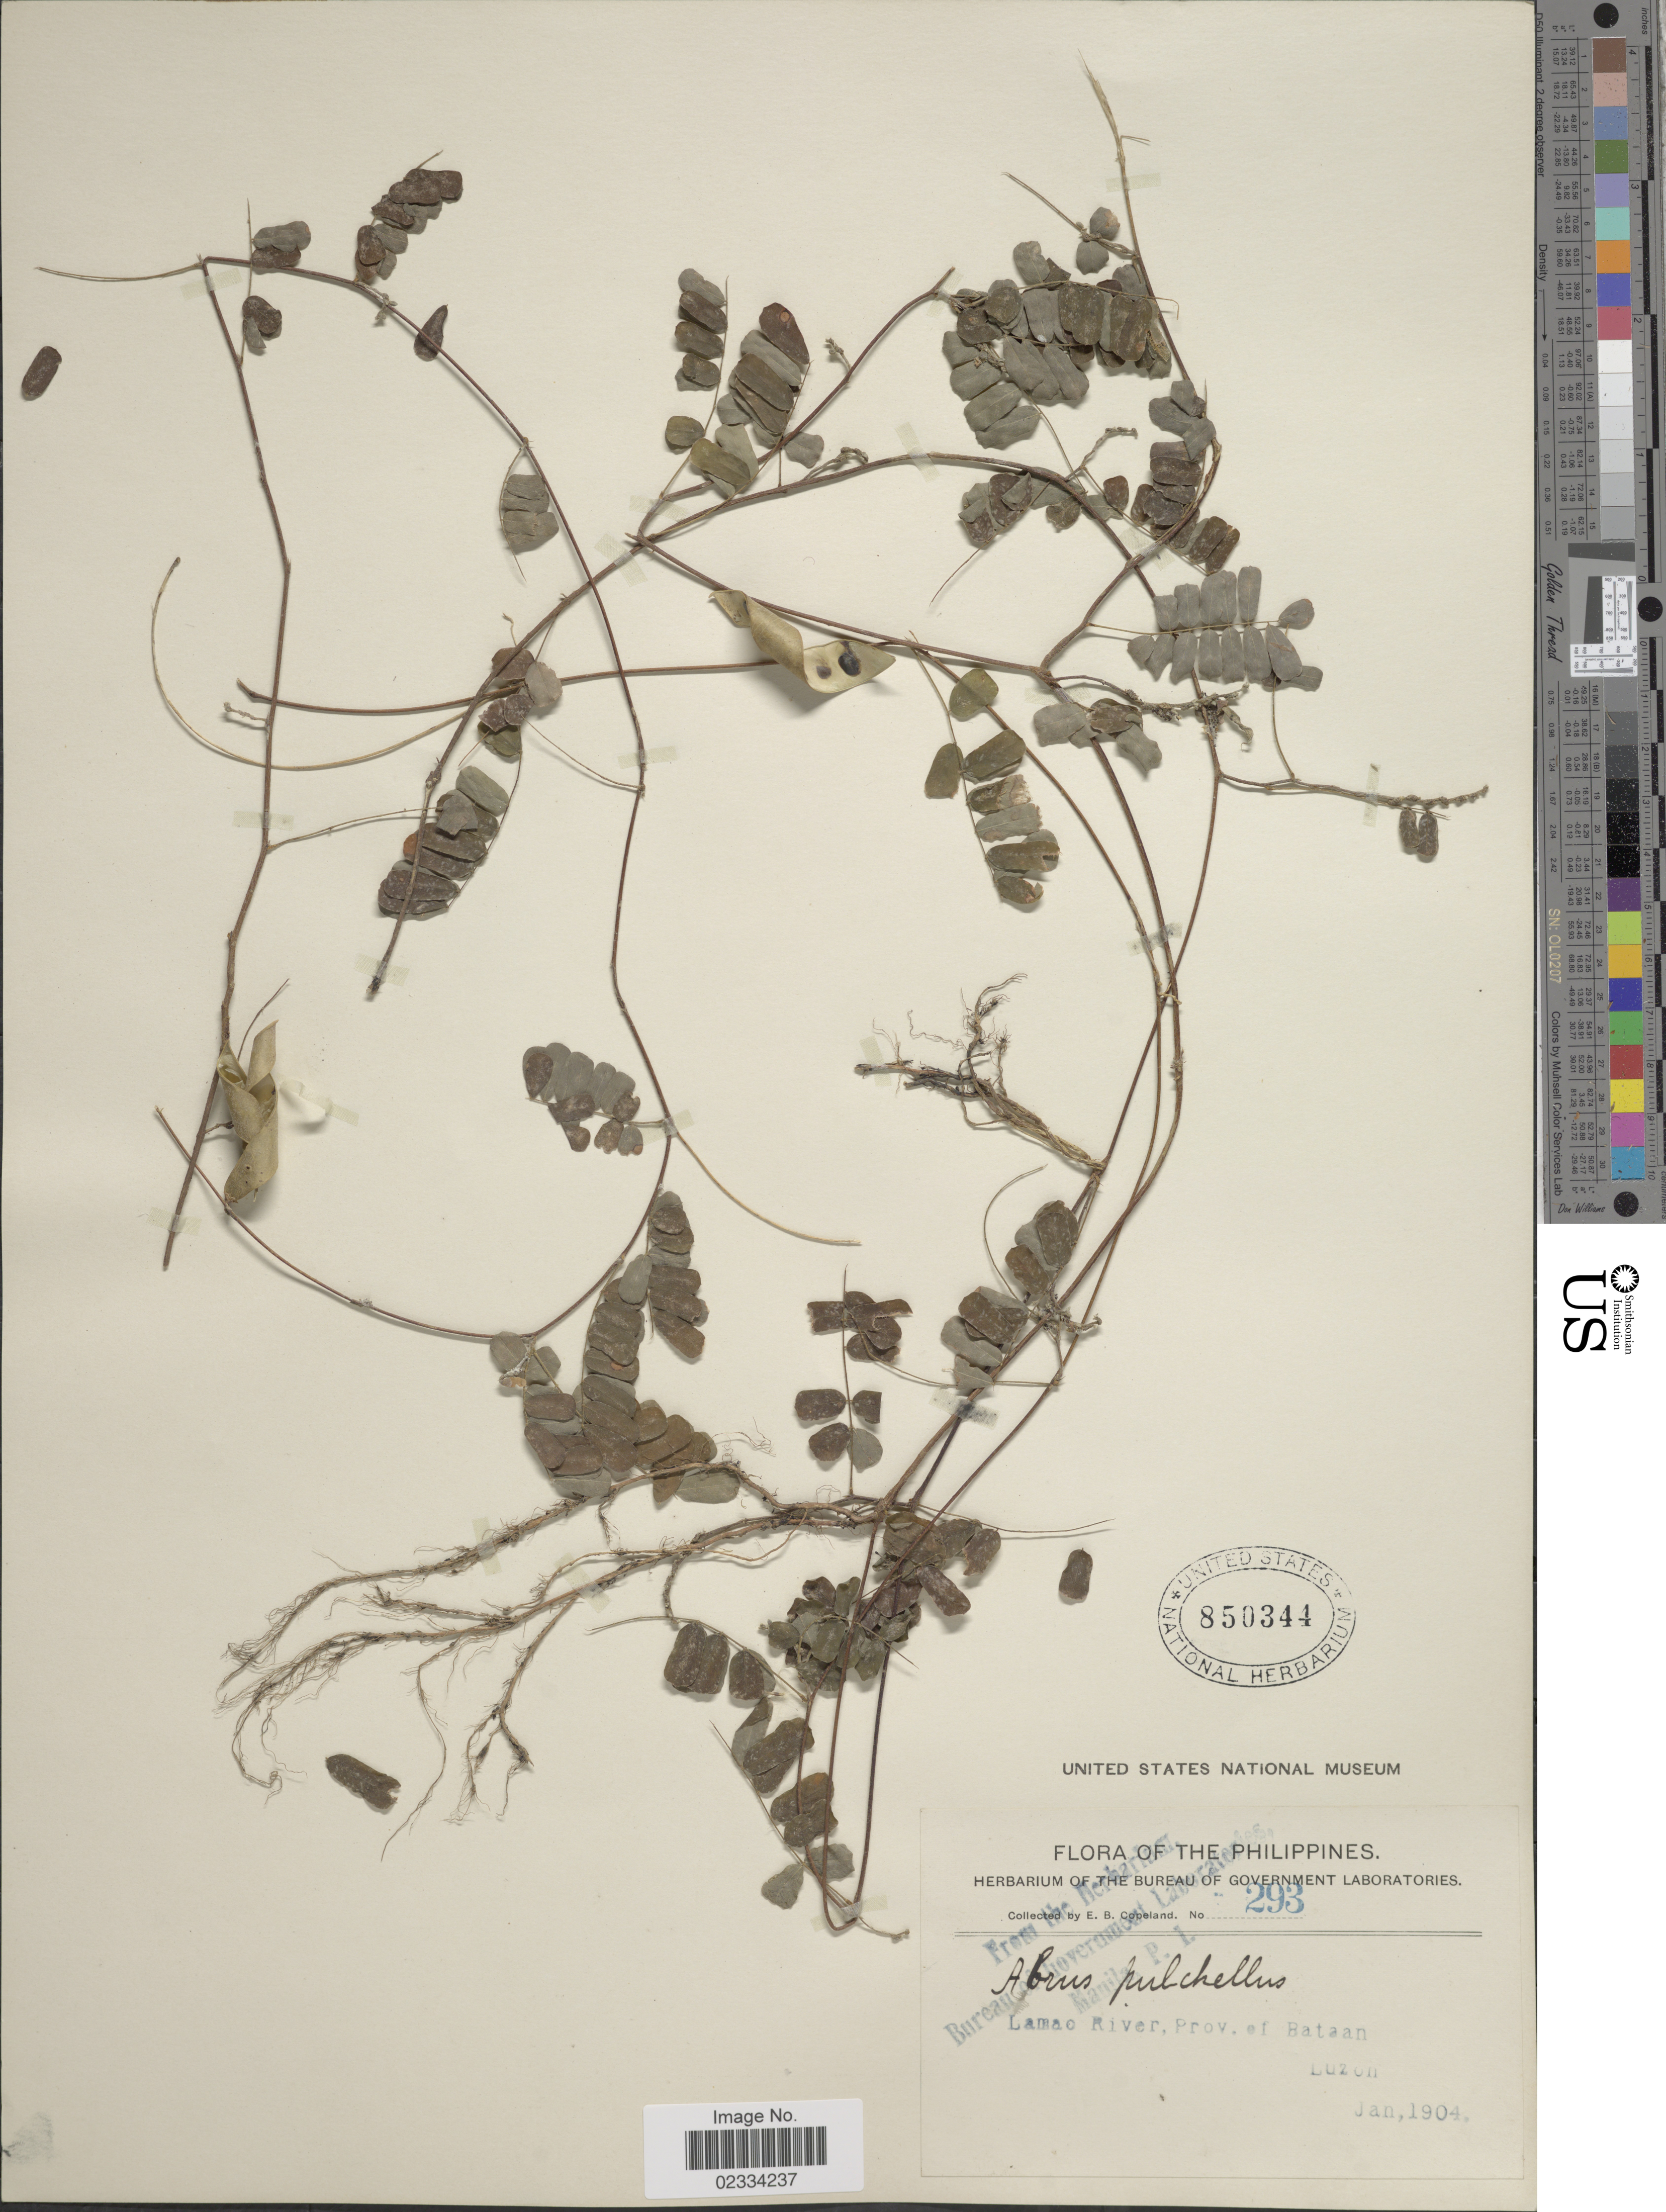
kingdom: Plantae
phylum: Tracheophyta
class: Magnoliopsida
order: Fabales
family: Fabaceae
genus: Abrus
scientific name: Abrus fruticulosus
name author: Wall. ex Wight & Arn.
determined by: Strong, Mark T., (BOT), Smithsonian Institution - National Museum of Natural History (UNITED STATES)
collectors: E. B. Copeland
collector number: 293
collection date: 1904-01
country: Philippines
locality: Lamao River, Prov. of Bataan, Luzon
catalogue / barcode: US 850344